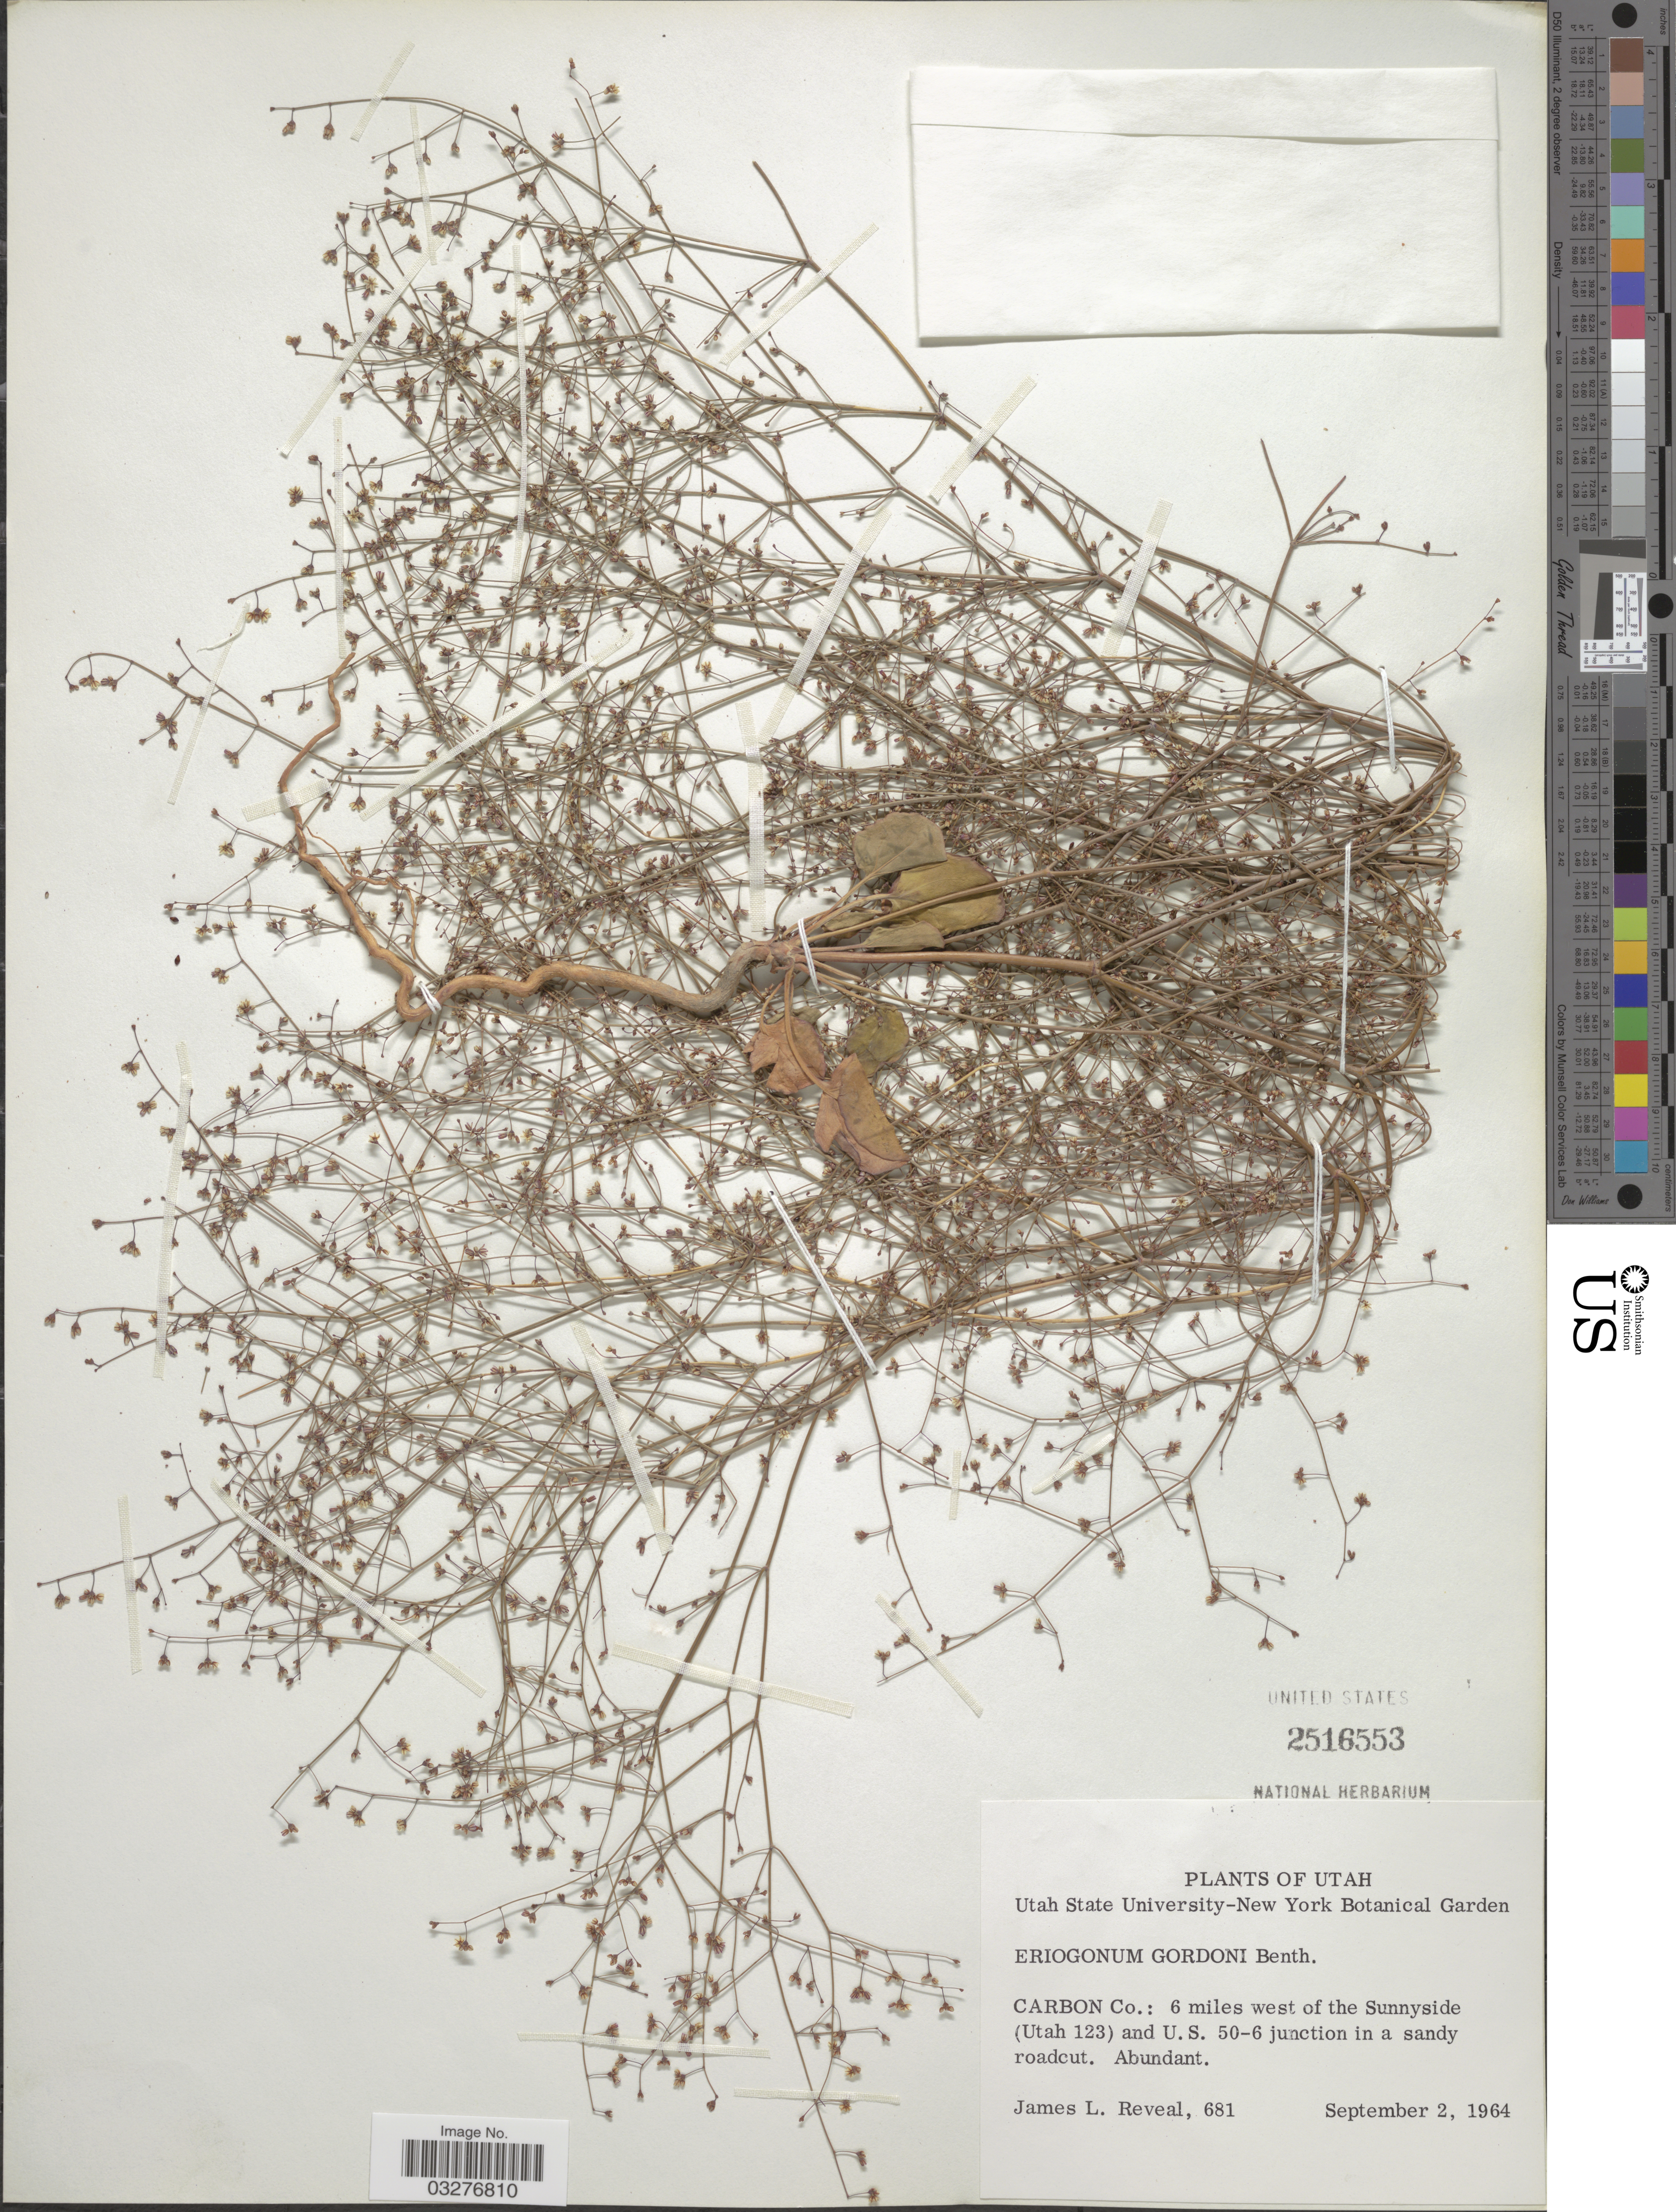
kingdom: Plantae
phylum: Tracheophyta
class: Magnoliopsida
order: Caryophyllales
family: Polygonaceae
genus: Eriogonum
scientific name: Eriogonum gordonii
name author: Benth.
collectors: J. L. Reveal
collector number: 681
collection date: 1964-09-02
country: United States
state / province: Utah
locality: Carbon Co.: 6 miles west of the Sunnyside (Utah 123) and U.S. 50-6 junction in a sandy roadcut.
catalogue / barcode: US 2516553